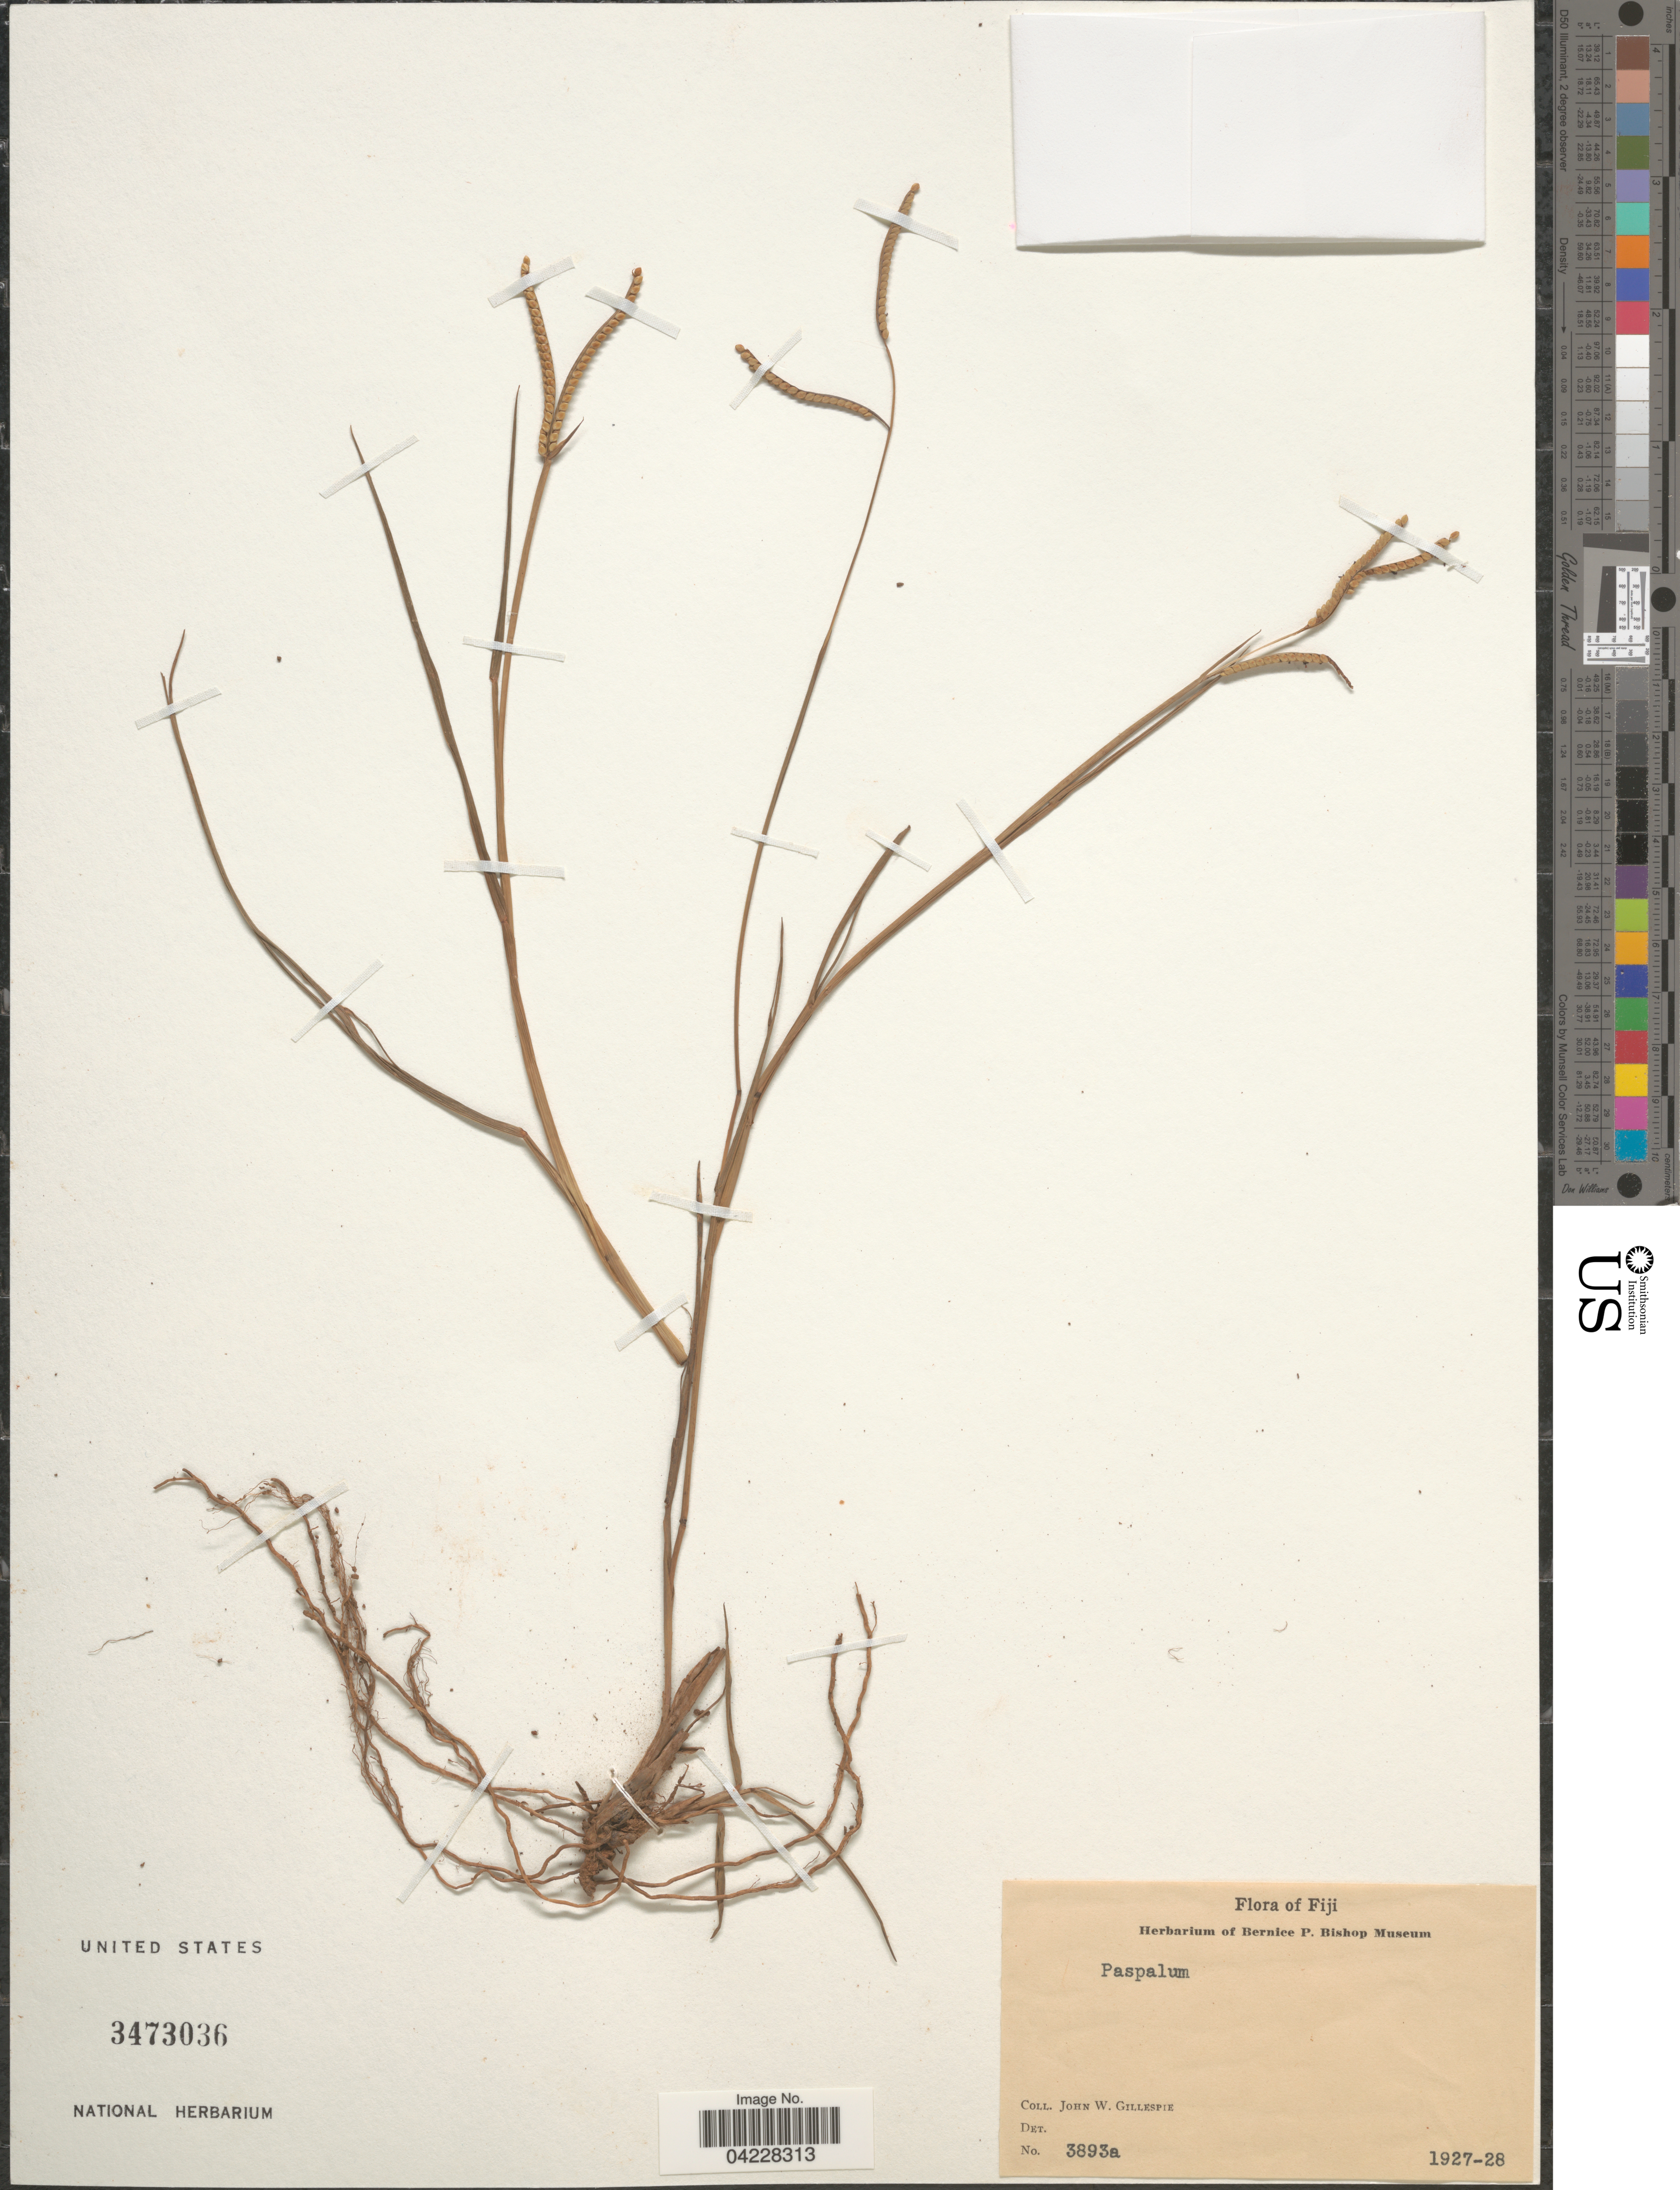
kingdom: Plantae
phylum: Tracheophyta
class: Liliopsida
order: Poales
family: Poaceae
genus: Paspalum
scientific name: Paspalum sp.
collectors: J. W. Gillespie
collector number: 3893a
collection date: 1927/1928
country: Fiji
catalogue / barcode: US 3473036